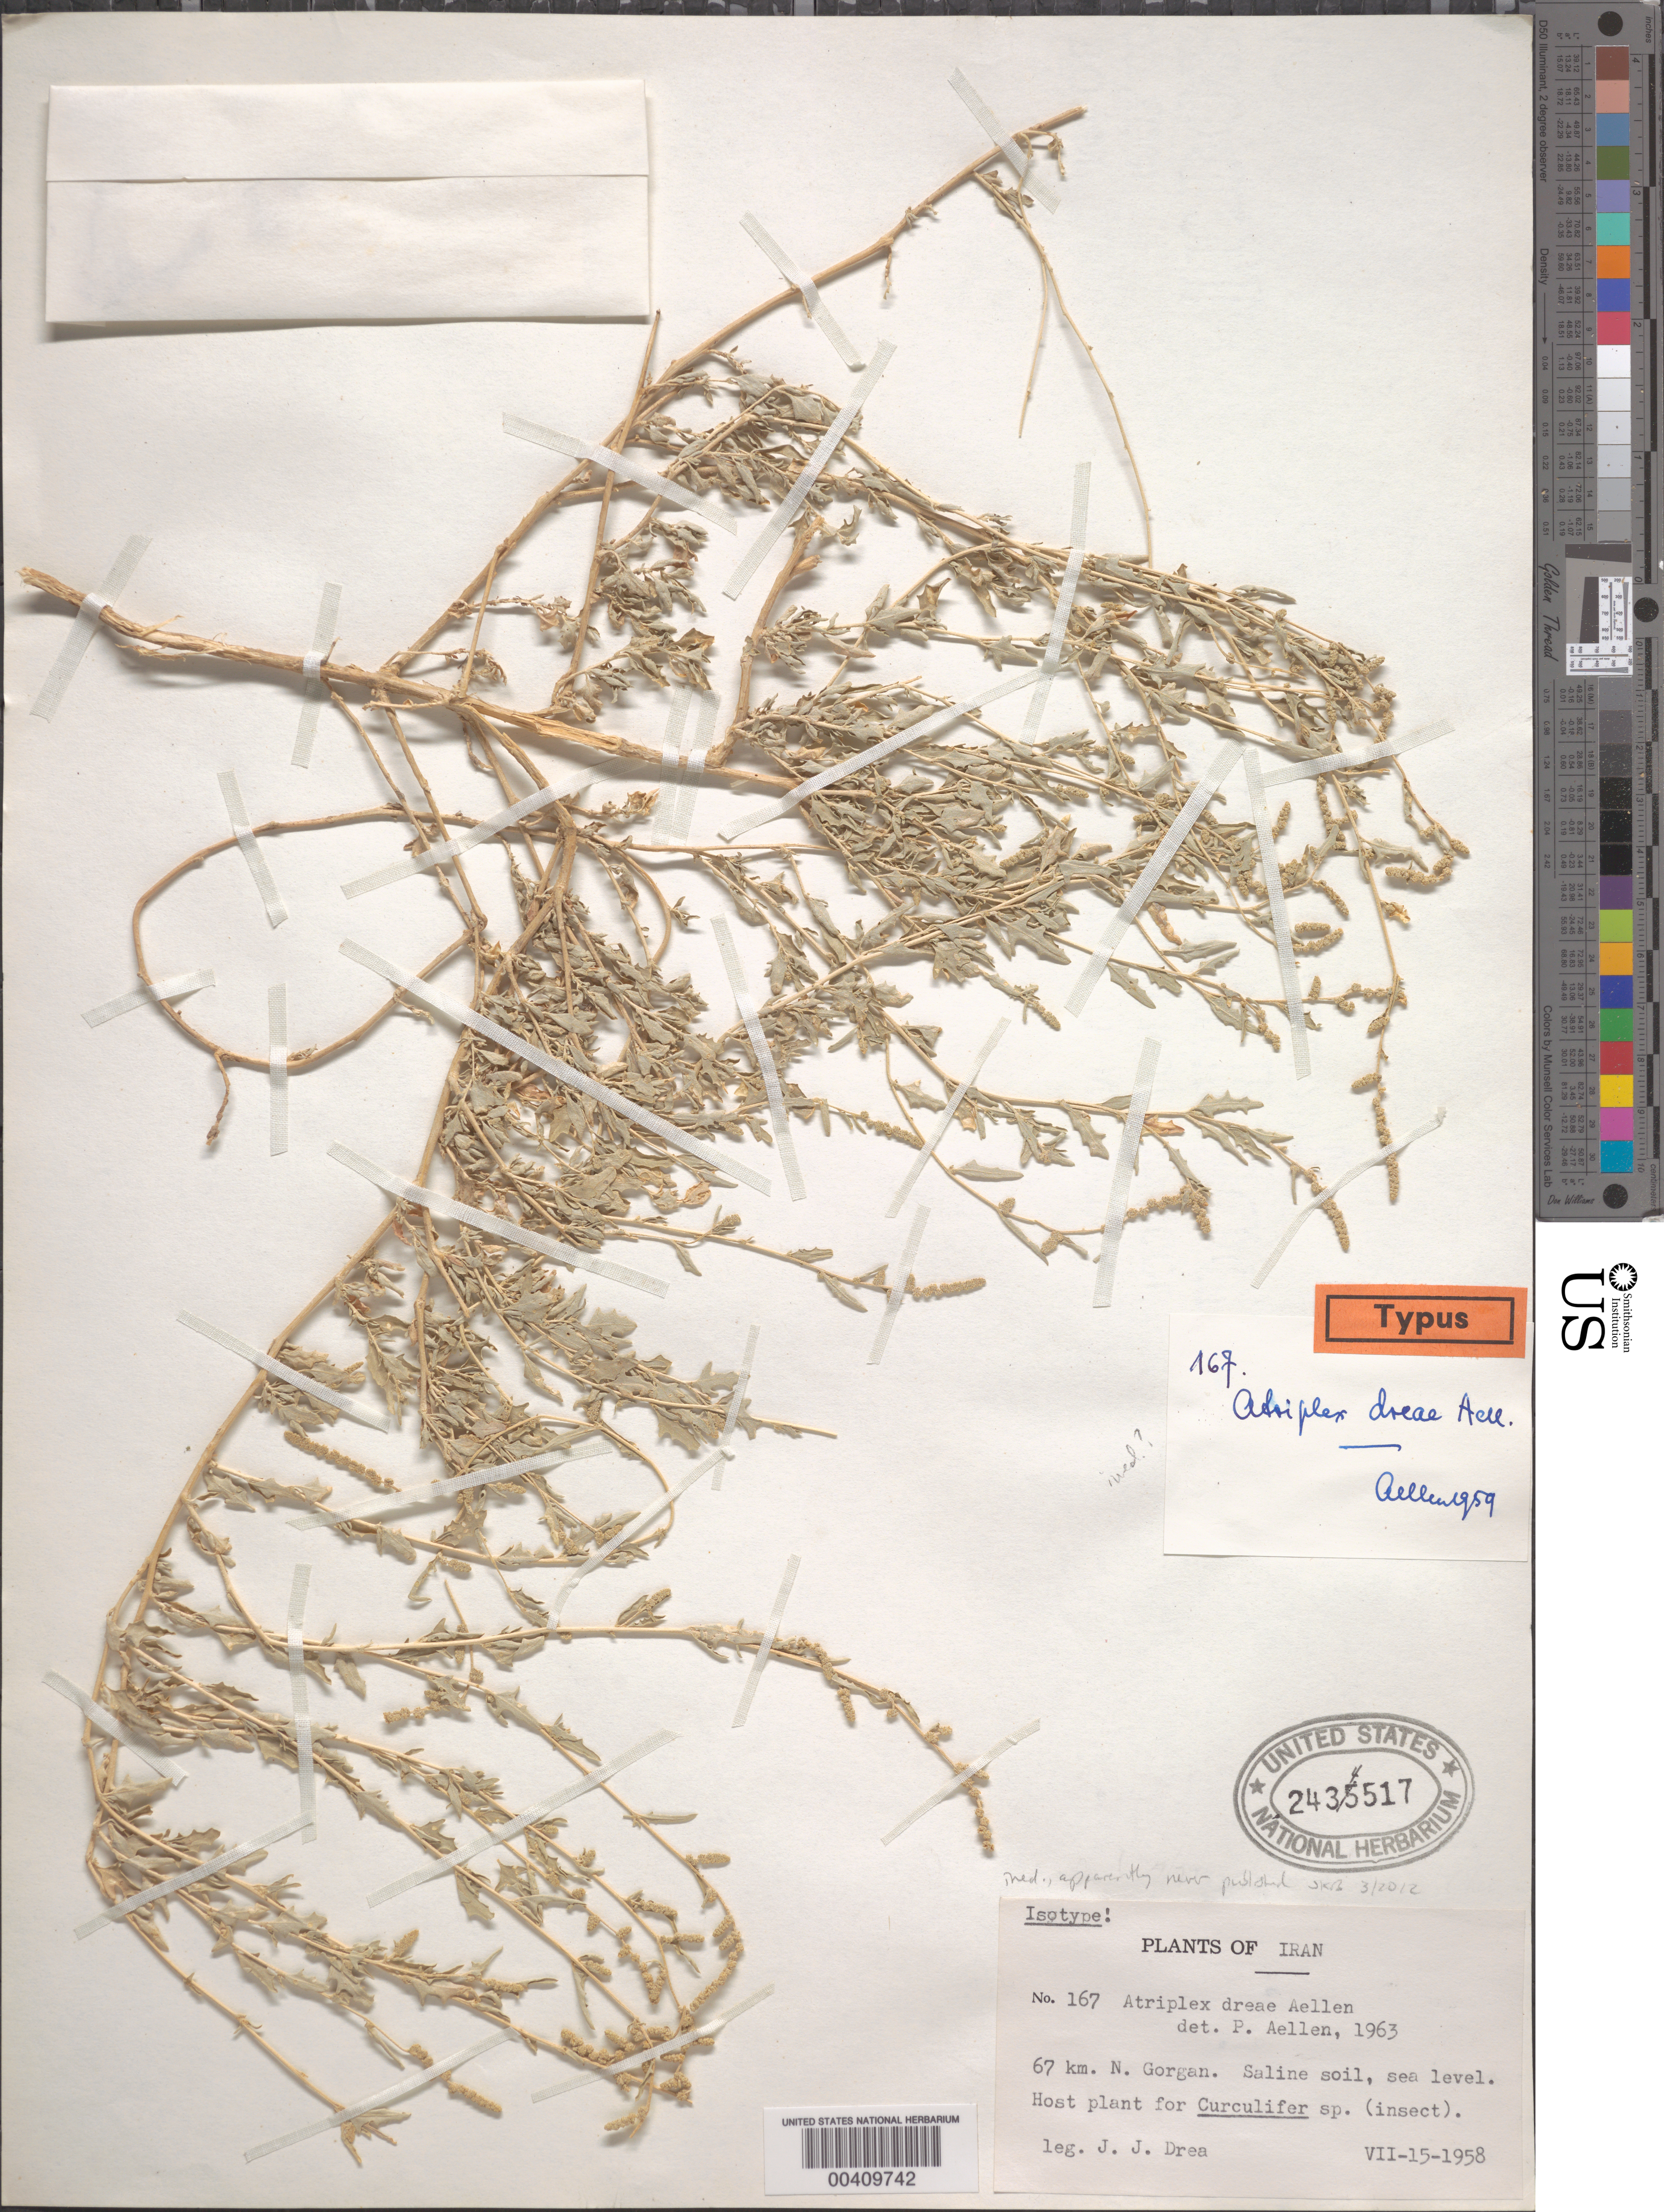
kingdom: Plantae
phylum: Tracheophyta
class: Magnoliopsida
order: Caryophyllales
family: Amaranthaceae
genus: Atriplex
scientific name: Atriplex sp.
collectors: J. Drea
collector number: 167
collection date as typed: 15 Jul 1958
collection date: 1958-07-15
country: Iran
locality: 67 km n gorgan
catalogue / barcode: US 2434517